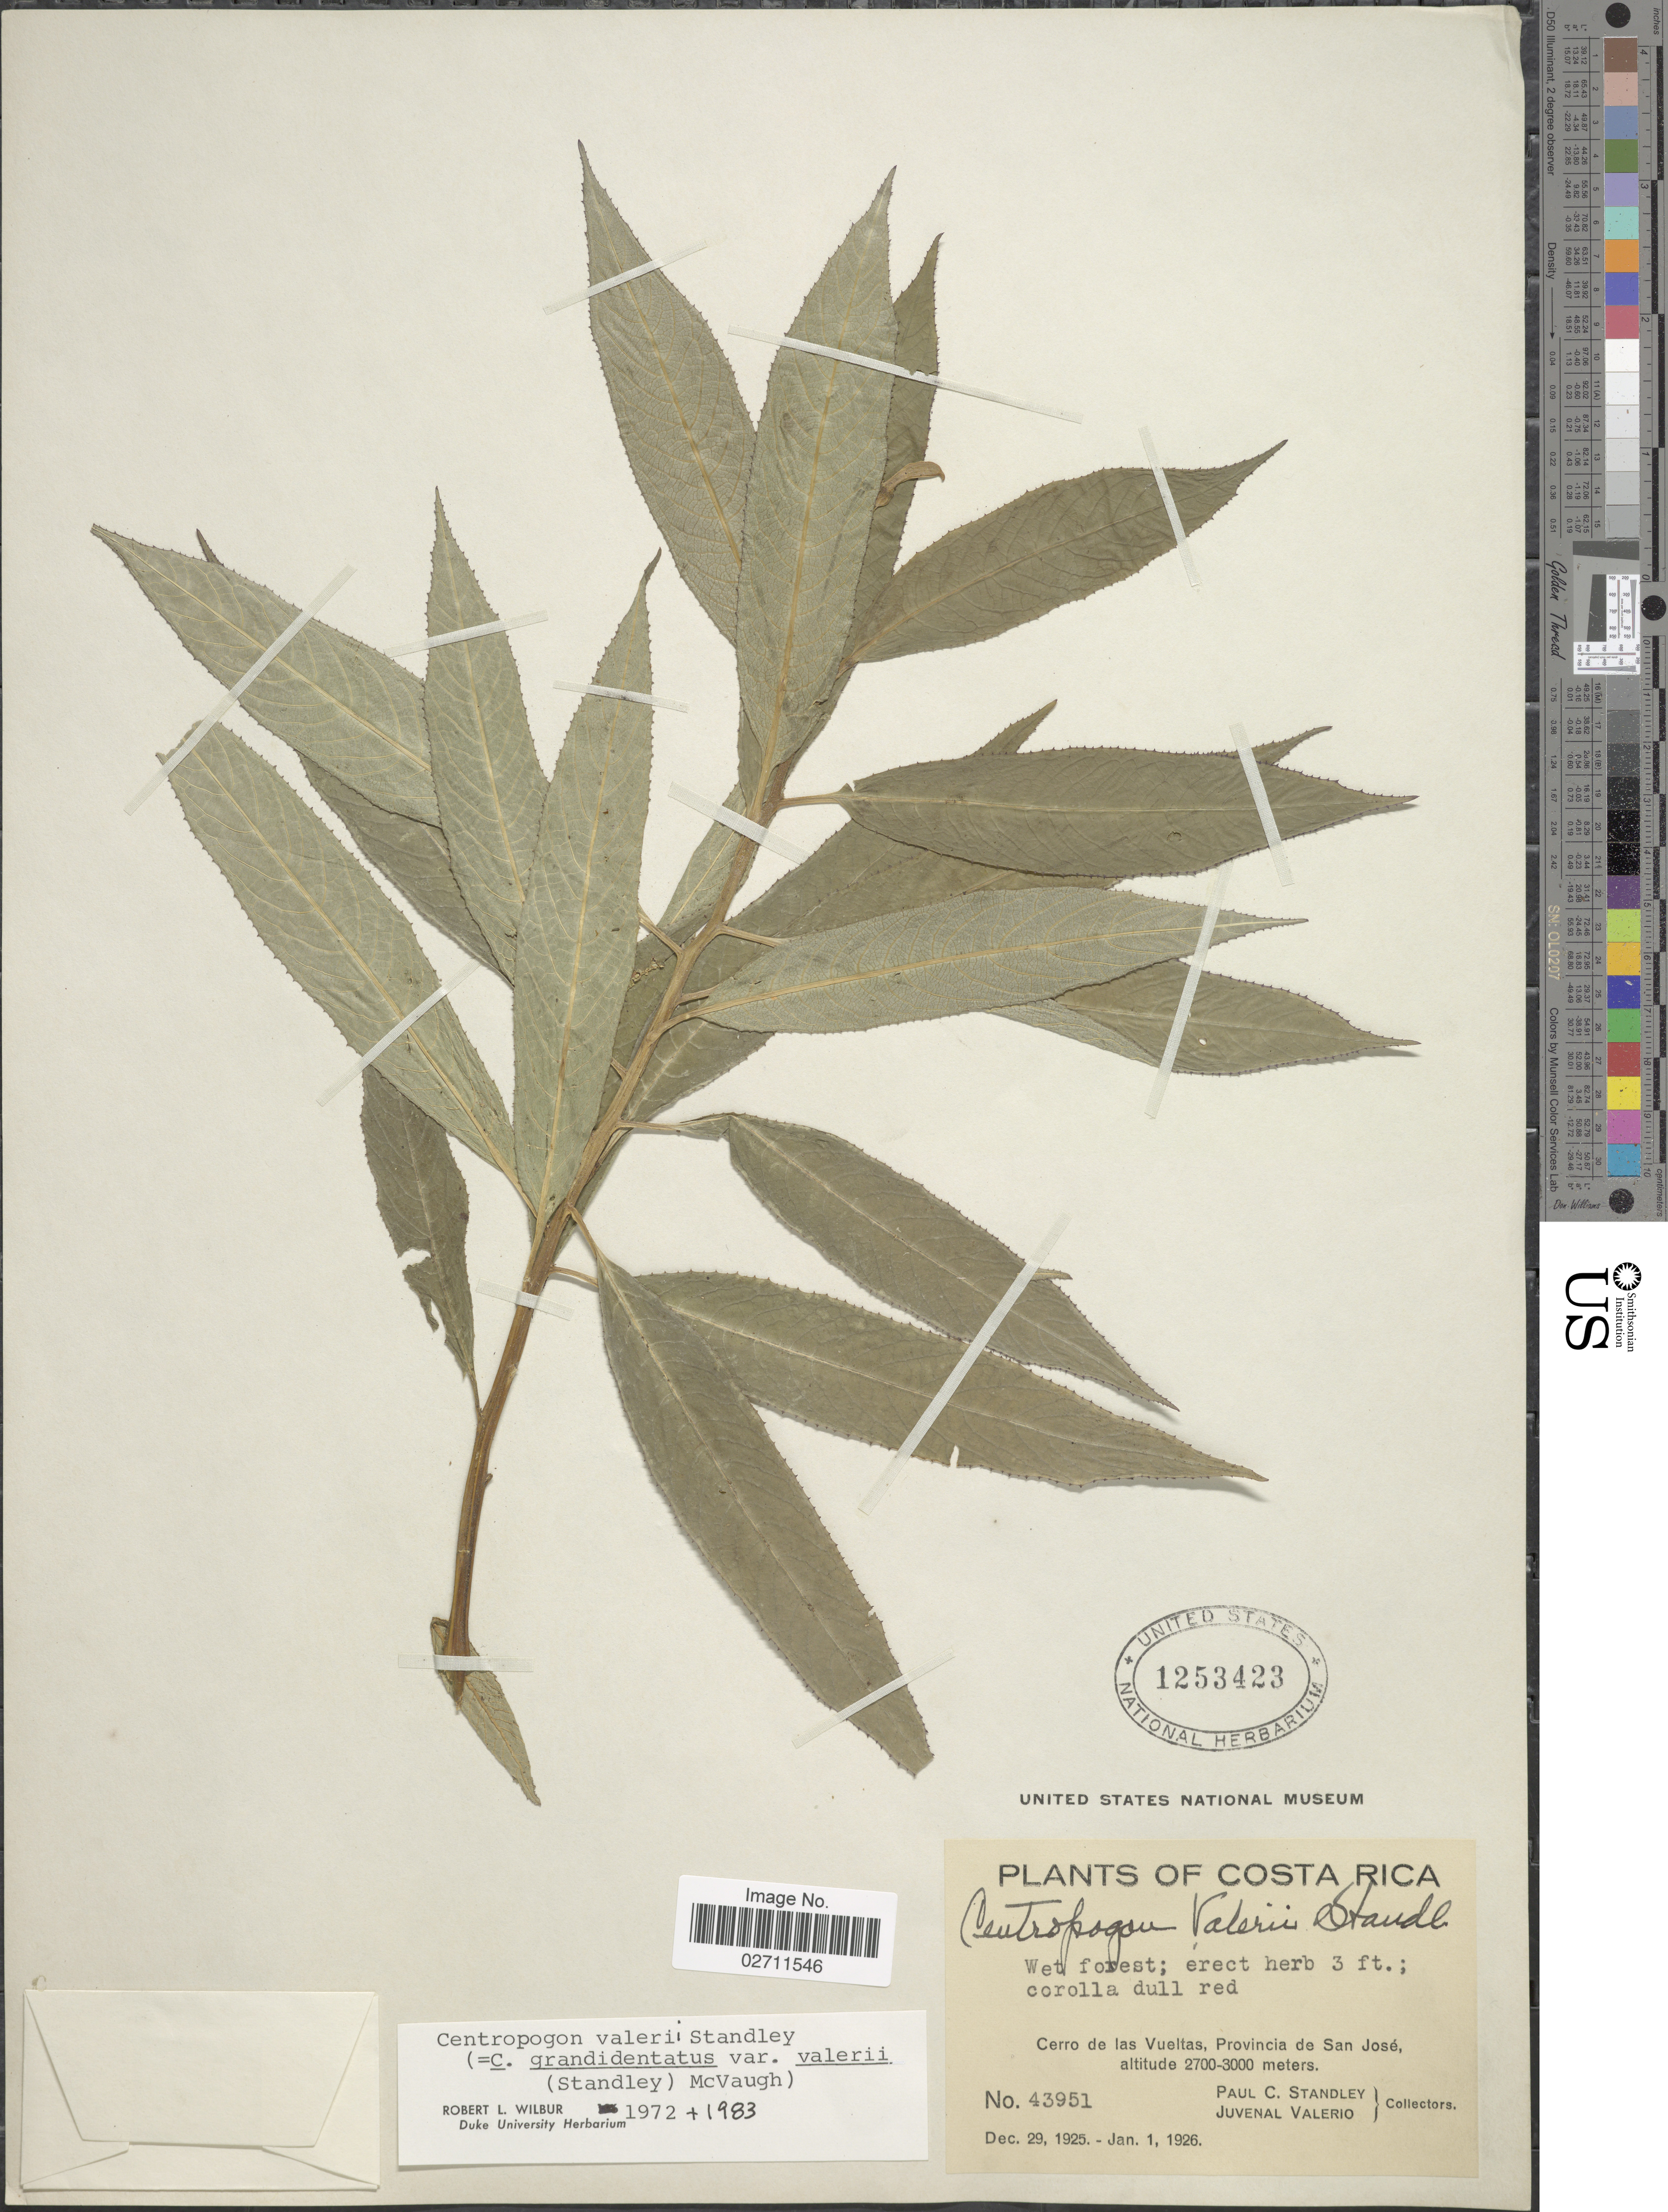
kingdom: Plantae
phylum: Tracheophyta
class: Magnoliopsida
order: Asterales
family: Campanulaceae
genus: Centropogon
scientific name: Centropogon valerii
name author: Standl.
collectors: P. C. Standley & J. Valerio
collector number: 43951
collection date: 1925-12-29/1926-01-01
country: Costa Rica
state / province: San José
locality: Cerro de las Vueltas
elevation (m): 2700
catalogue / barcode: US 1253423